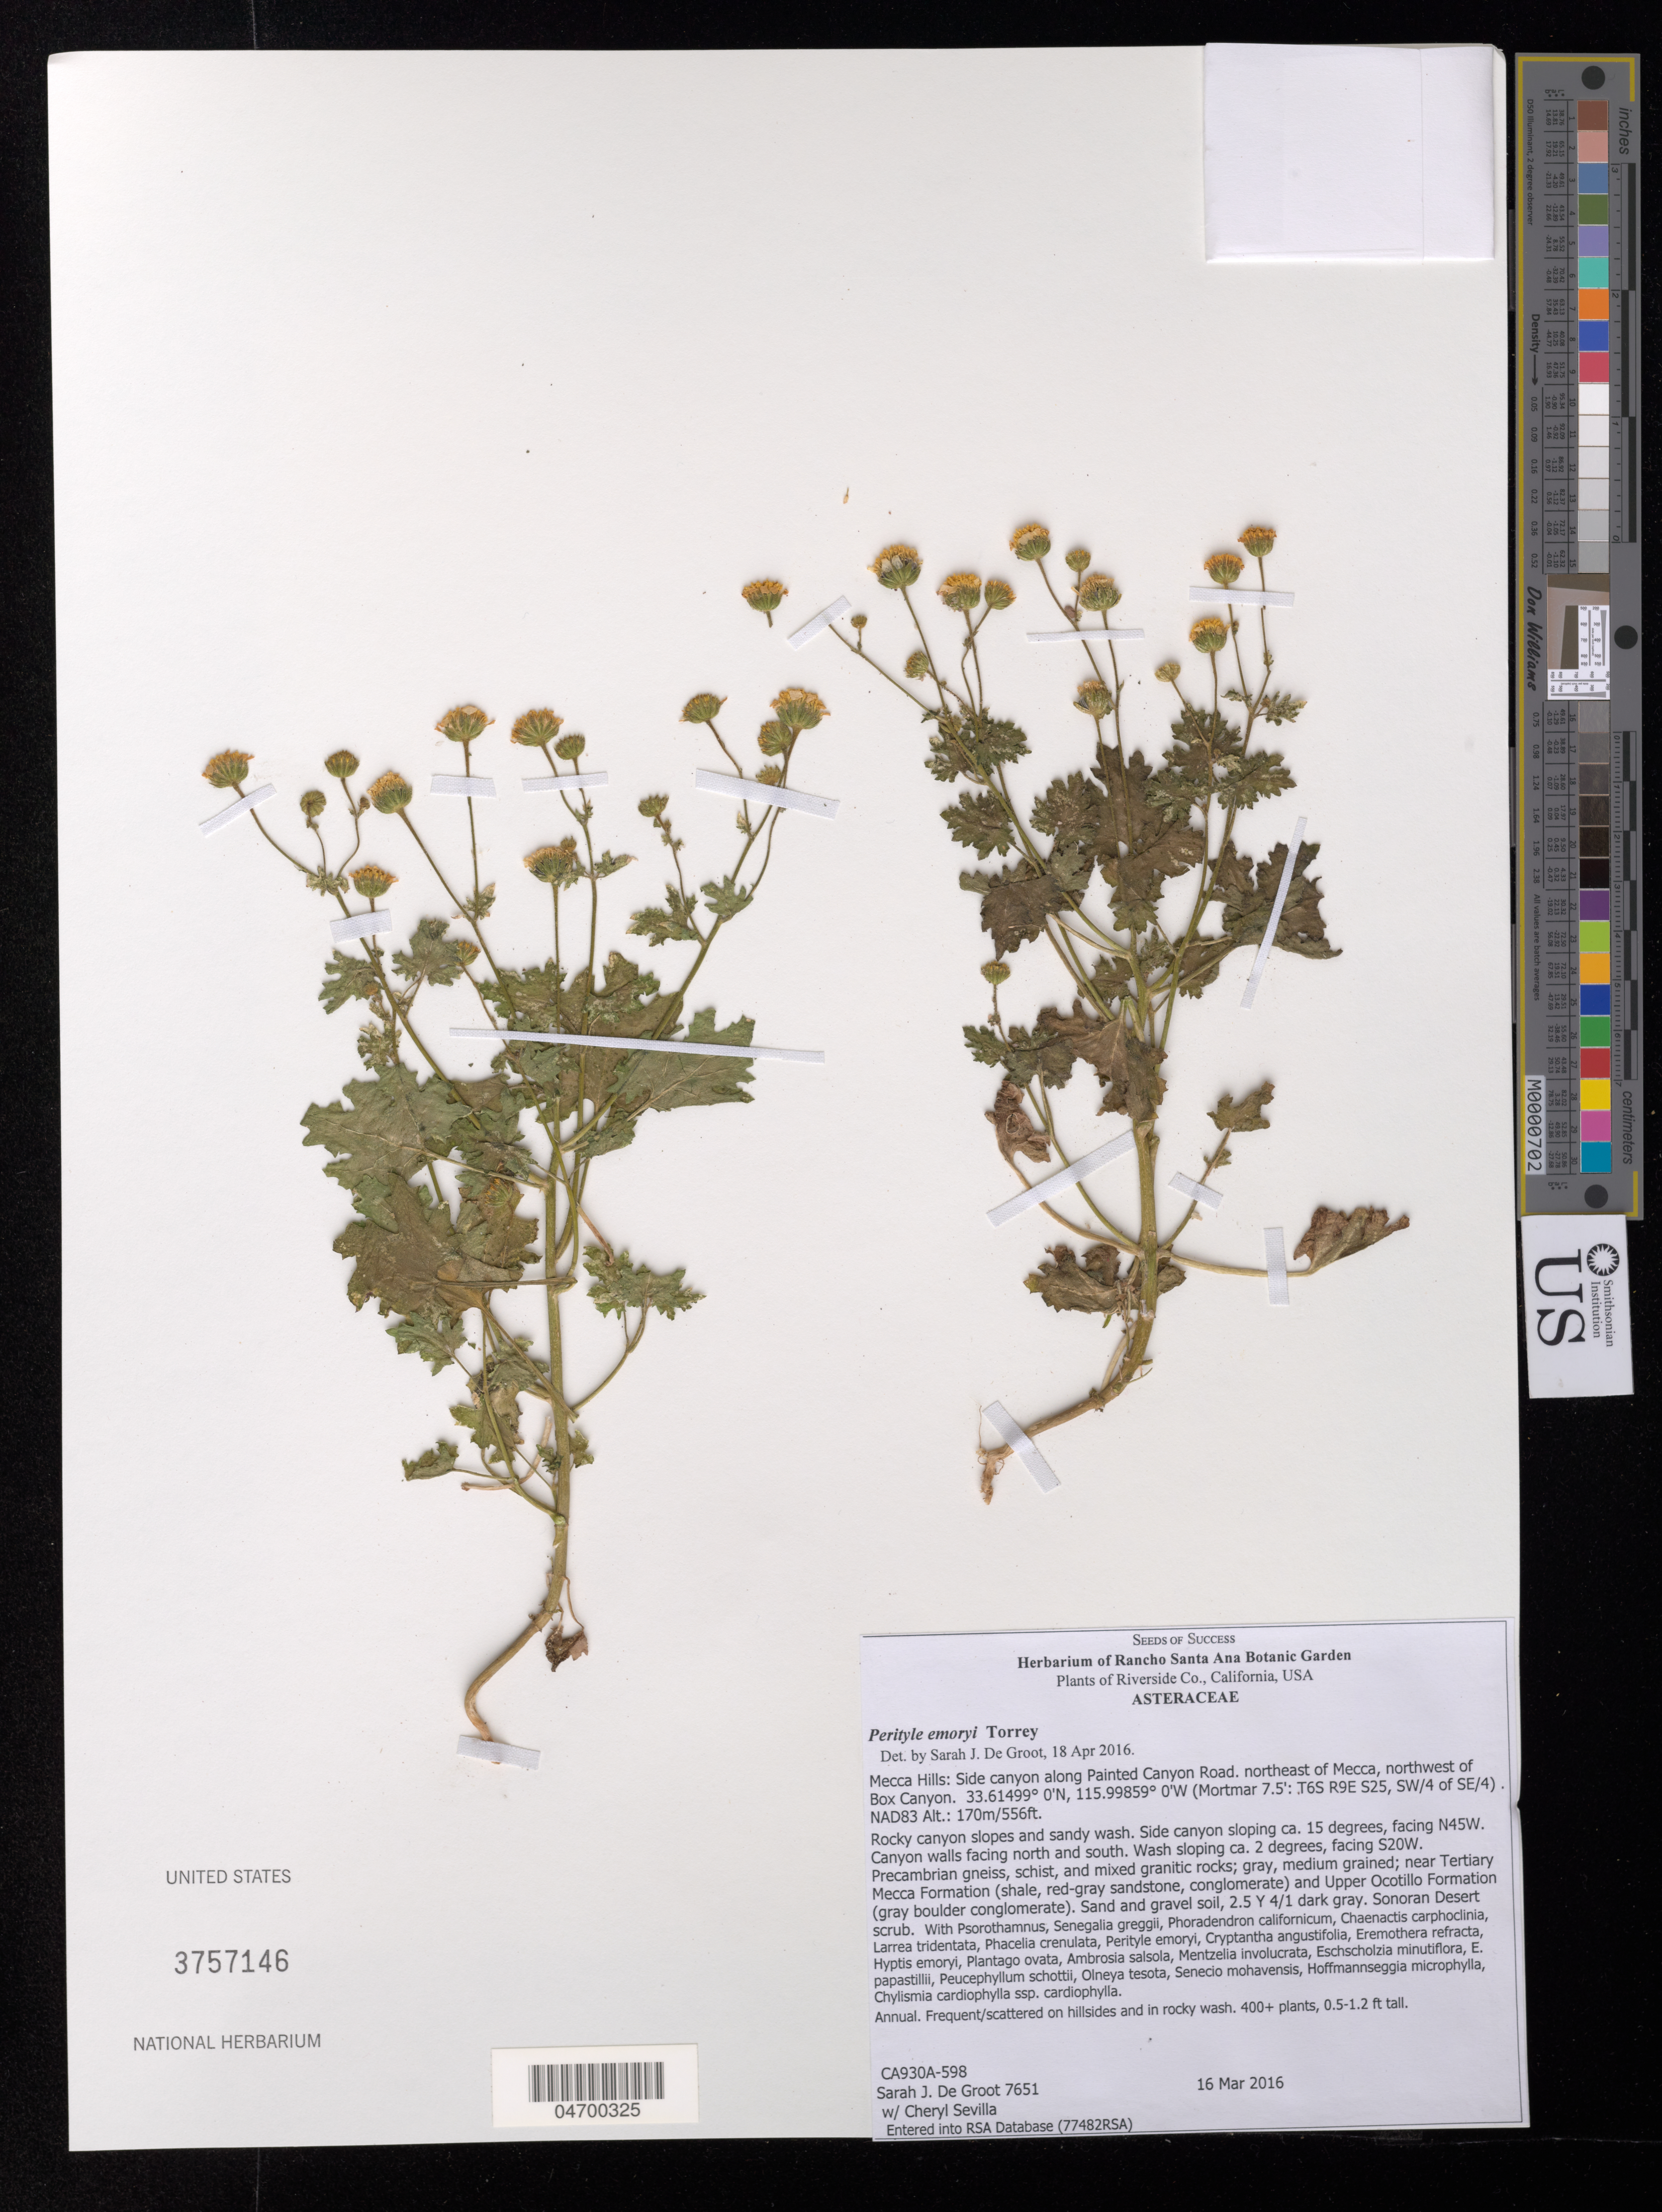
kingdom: Plantae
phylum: Tracheophyta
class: Magnoliopsida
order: Asterales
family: Asteraceae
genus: Perityle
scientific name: Perityle emoryi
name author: Torr. in Emory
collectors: S. De Groot & C. Sevilla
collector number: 7651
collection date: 2016-03-16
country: United States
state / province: California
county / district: Riverside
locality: Riverside Co. Mecca Hills: Side canyon along Painted Canyon Road. northeast of Mecca, northwest of Box Canyon. (Mortmar 7.5': T6S R9E S25, SW/4 of SE/4). NAD83.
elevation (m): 170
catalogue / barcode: US 3757146